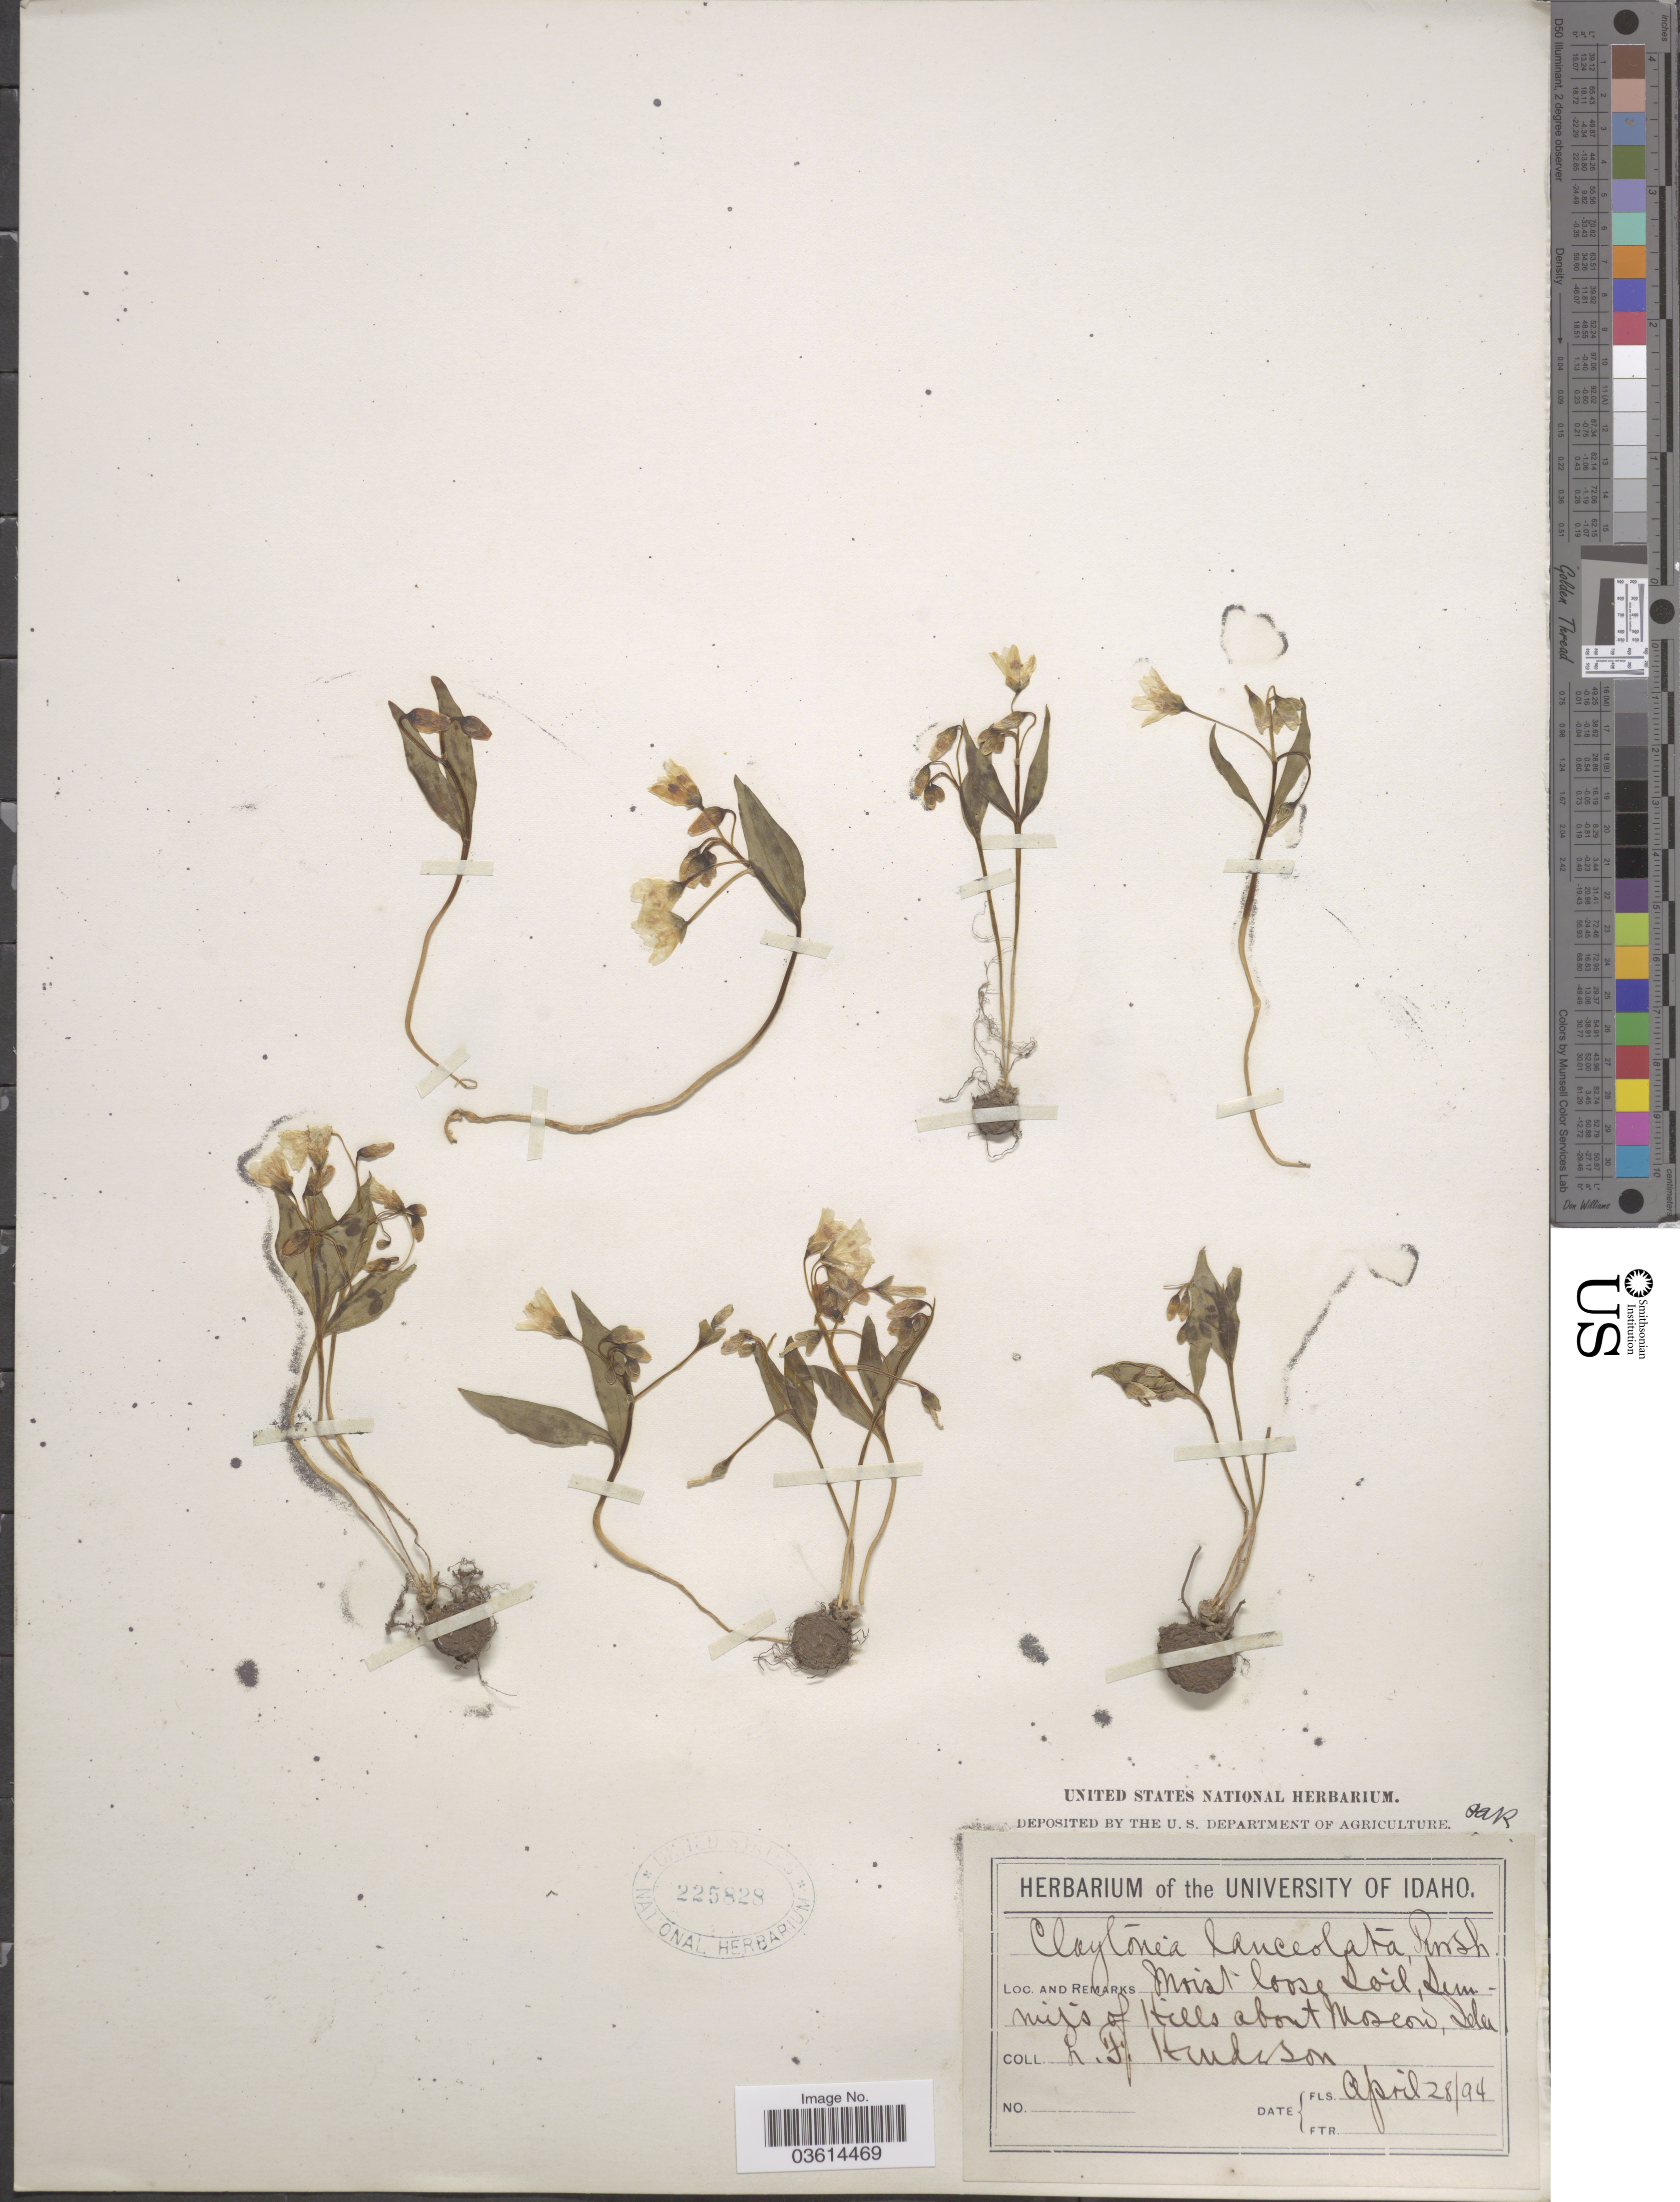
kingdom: Plantae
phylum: Tracheophyta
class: Magnoliopsida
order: Caryophyllales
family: Montiaceae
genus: Claytonia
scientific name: Claytonia lanceolata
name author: Pursh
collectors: L. Henderson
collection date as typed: Transcribed d/m/y: 28/4/94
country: United States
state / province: Idaho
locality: Summits of Hills about Moscow.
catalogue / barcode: US 225828